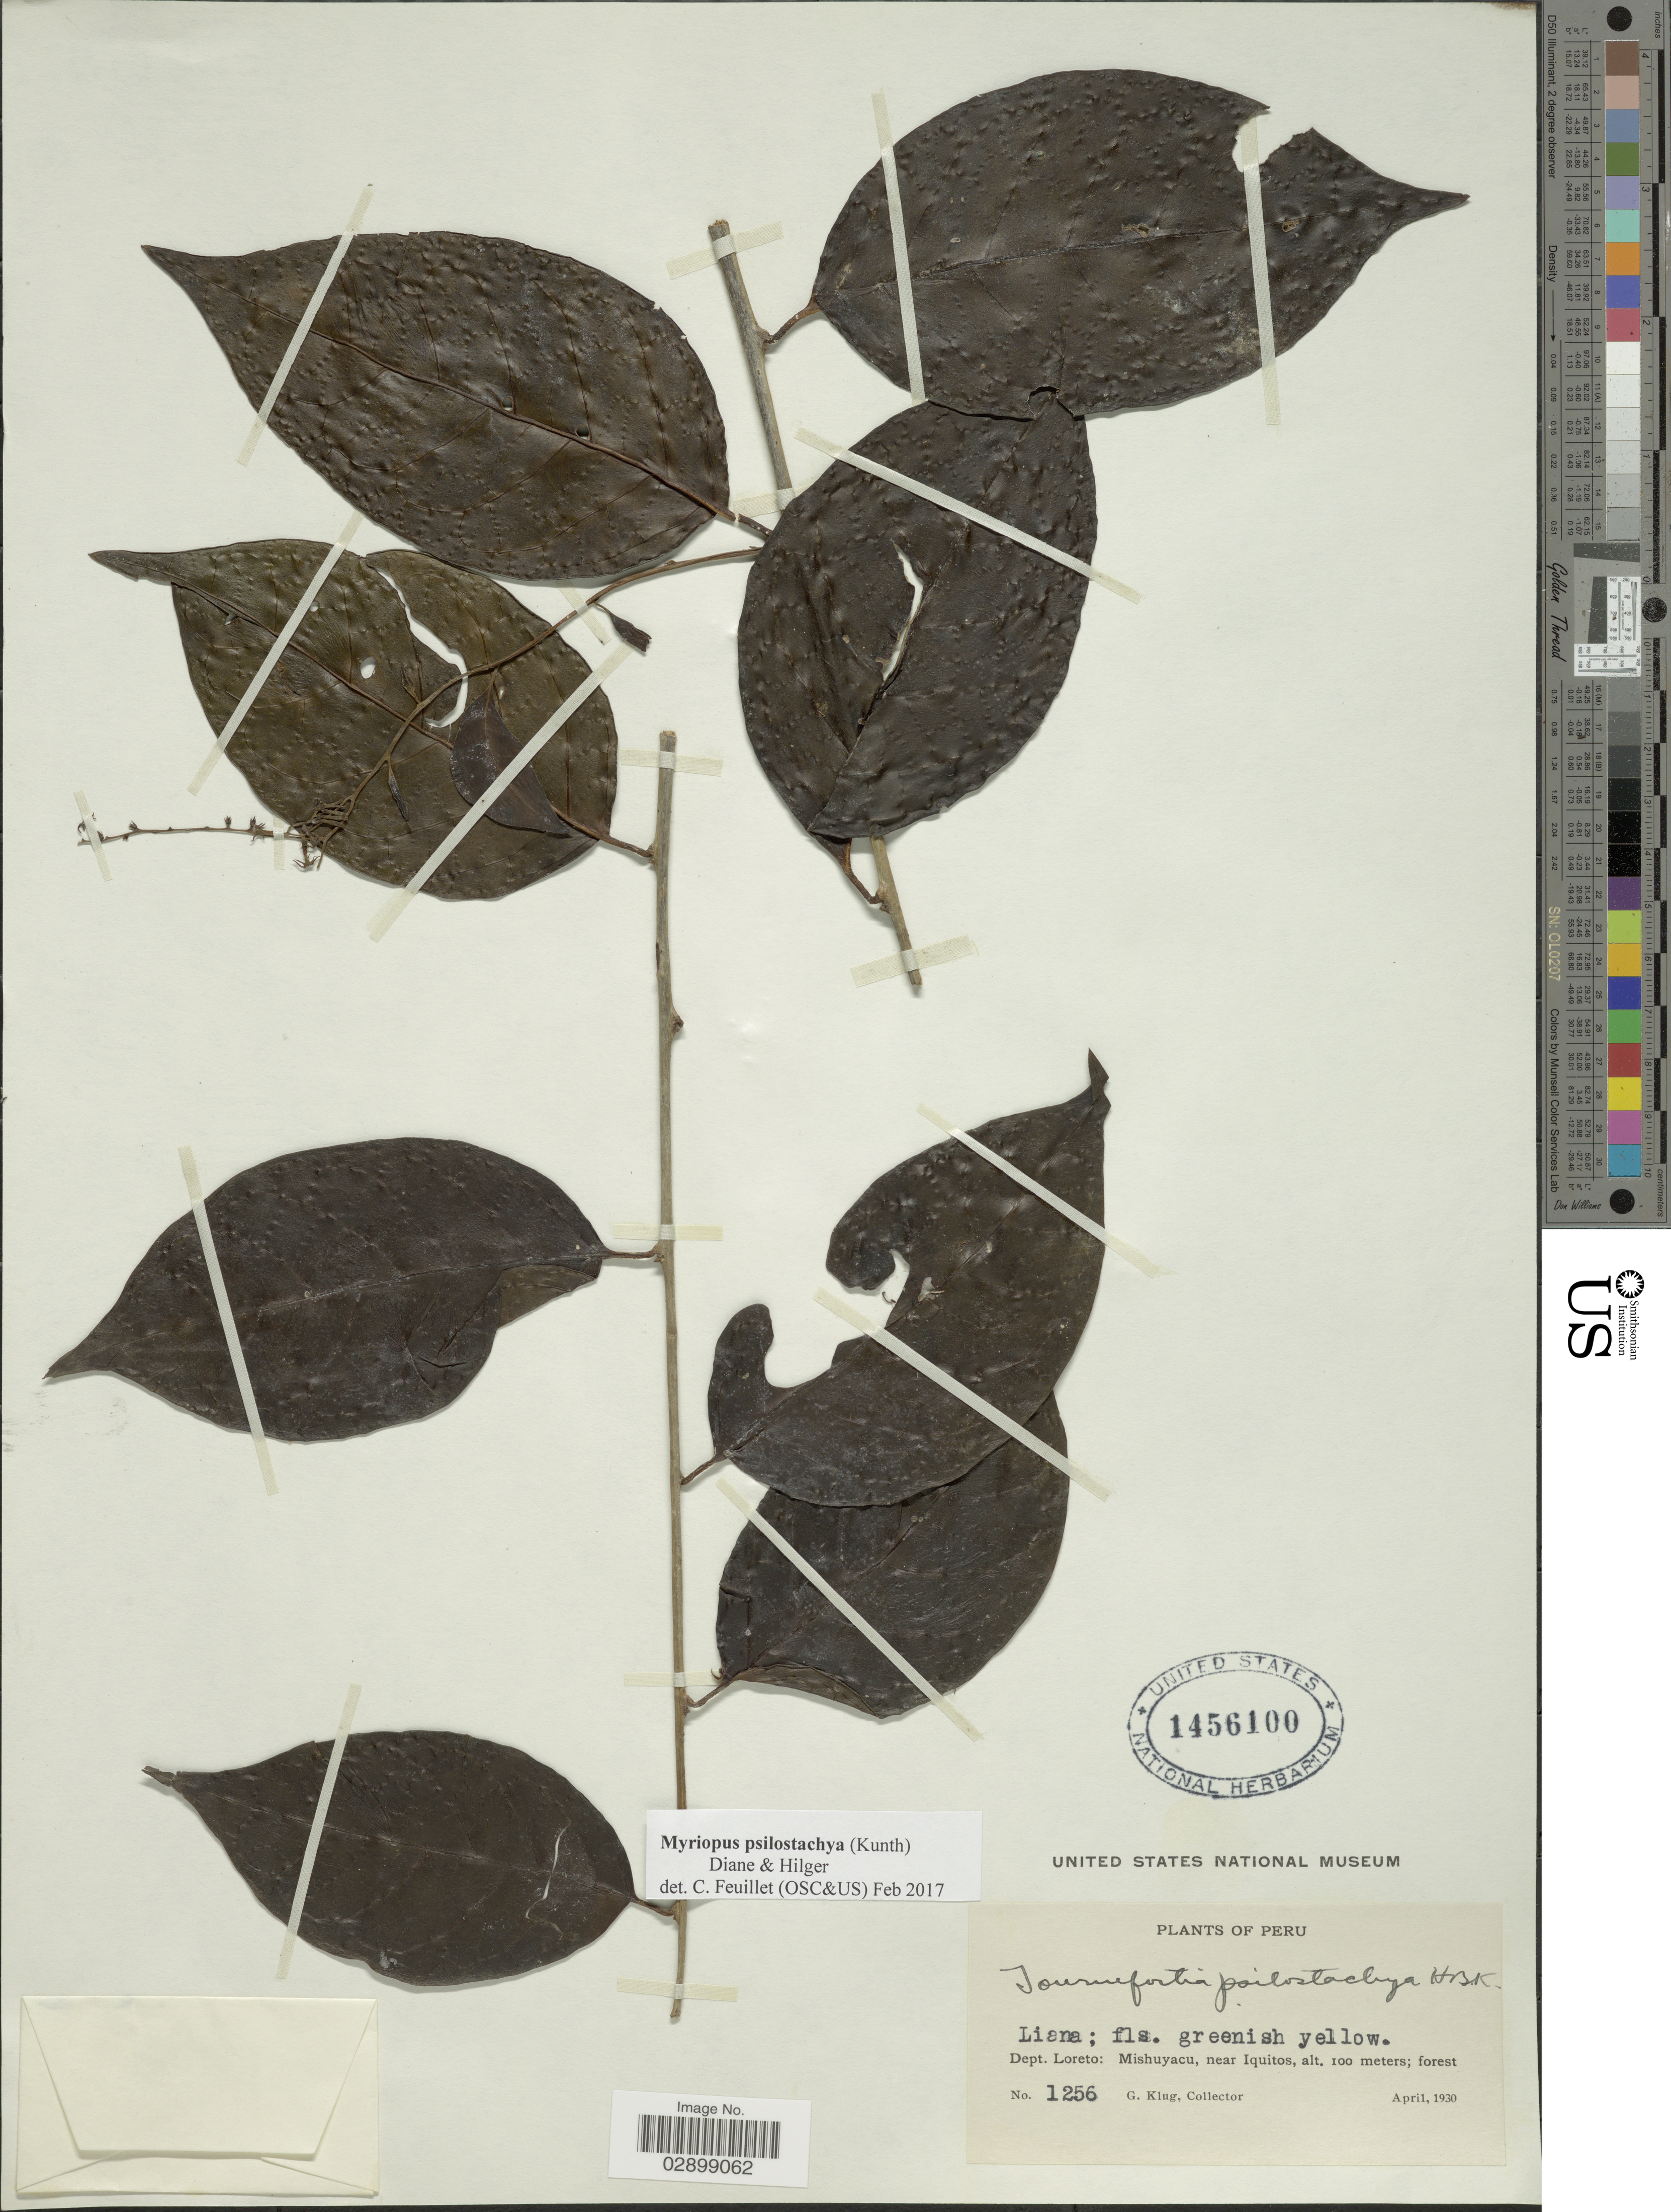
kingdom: Plantae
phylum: Tracheophyta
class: Magnoliopsida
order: Boraginales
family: Heliotropiaceae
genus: Myriopus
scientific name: Myriopus psilostachya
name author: (Kunth) Diane & Hilger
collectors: G. Klug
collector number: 156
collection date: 1930-04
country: Peru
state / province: Loreto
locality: Dept. Loreto: Mishuyacu, near Iquitos.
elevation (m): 100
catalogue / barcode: US 1456100